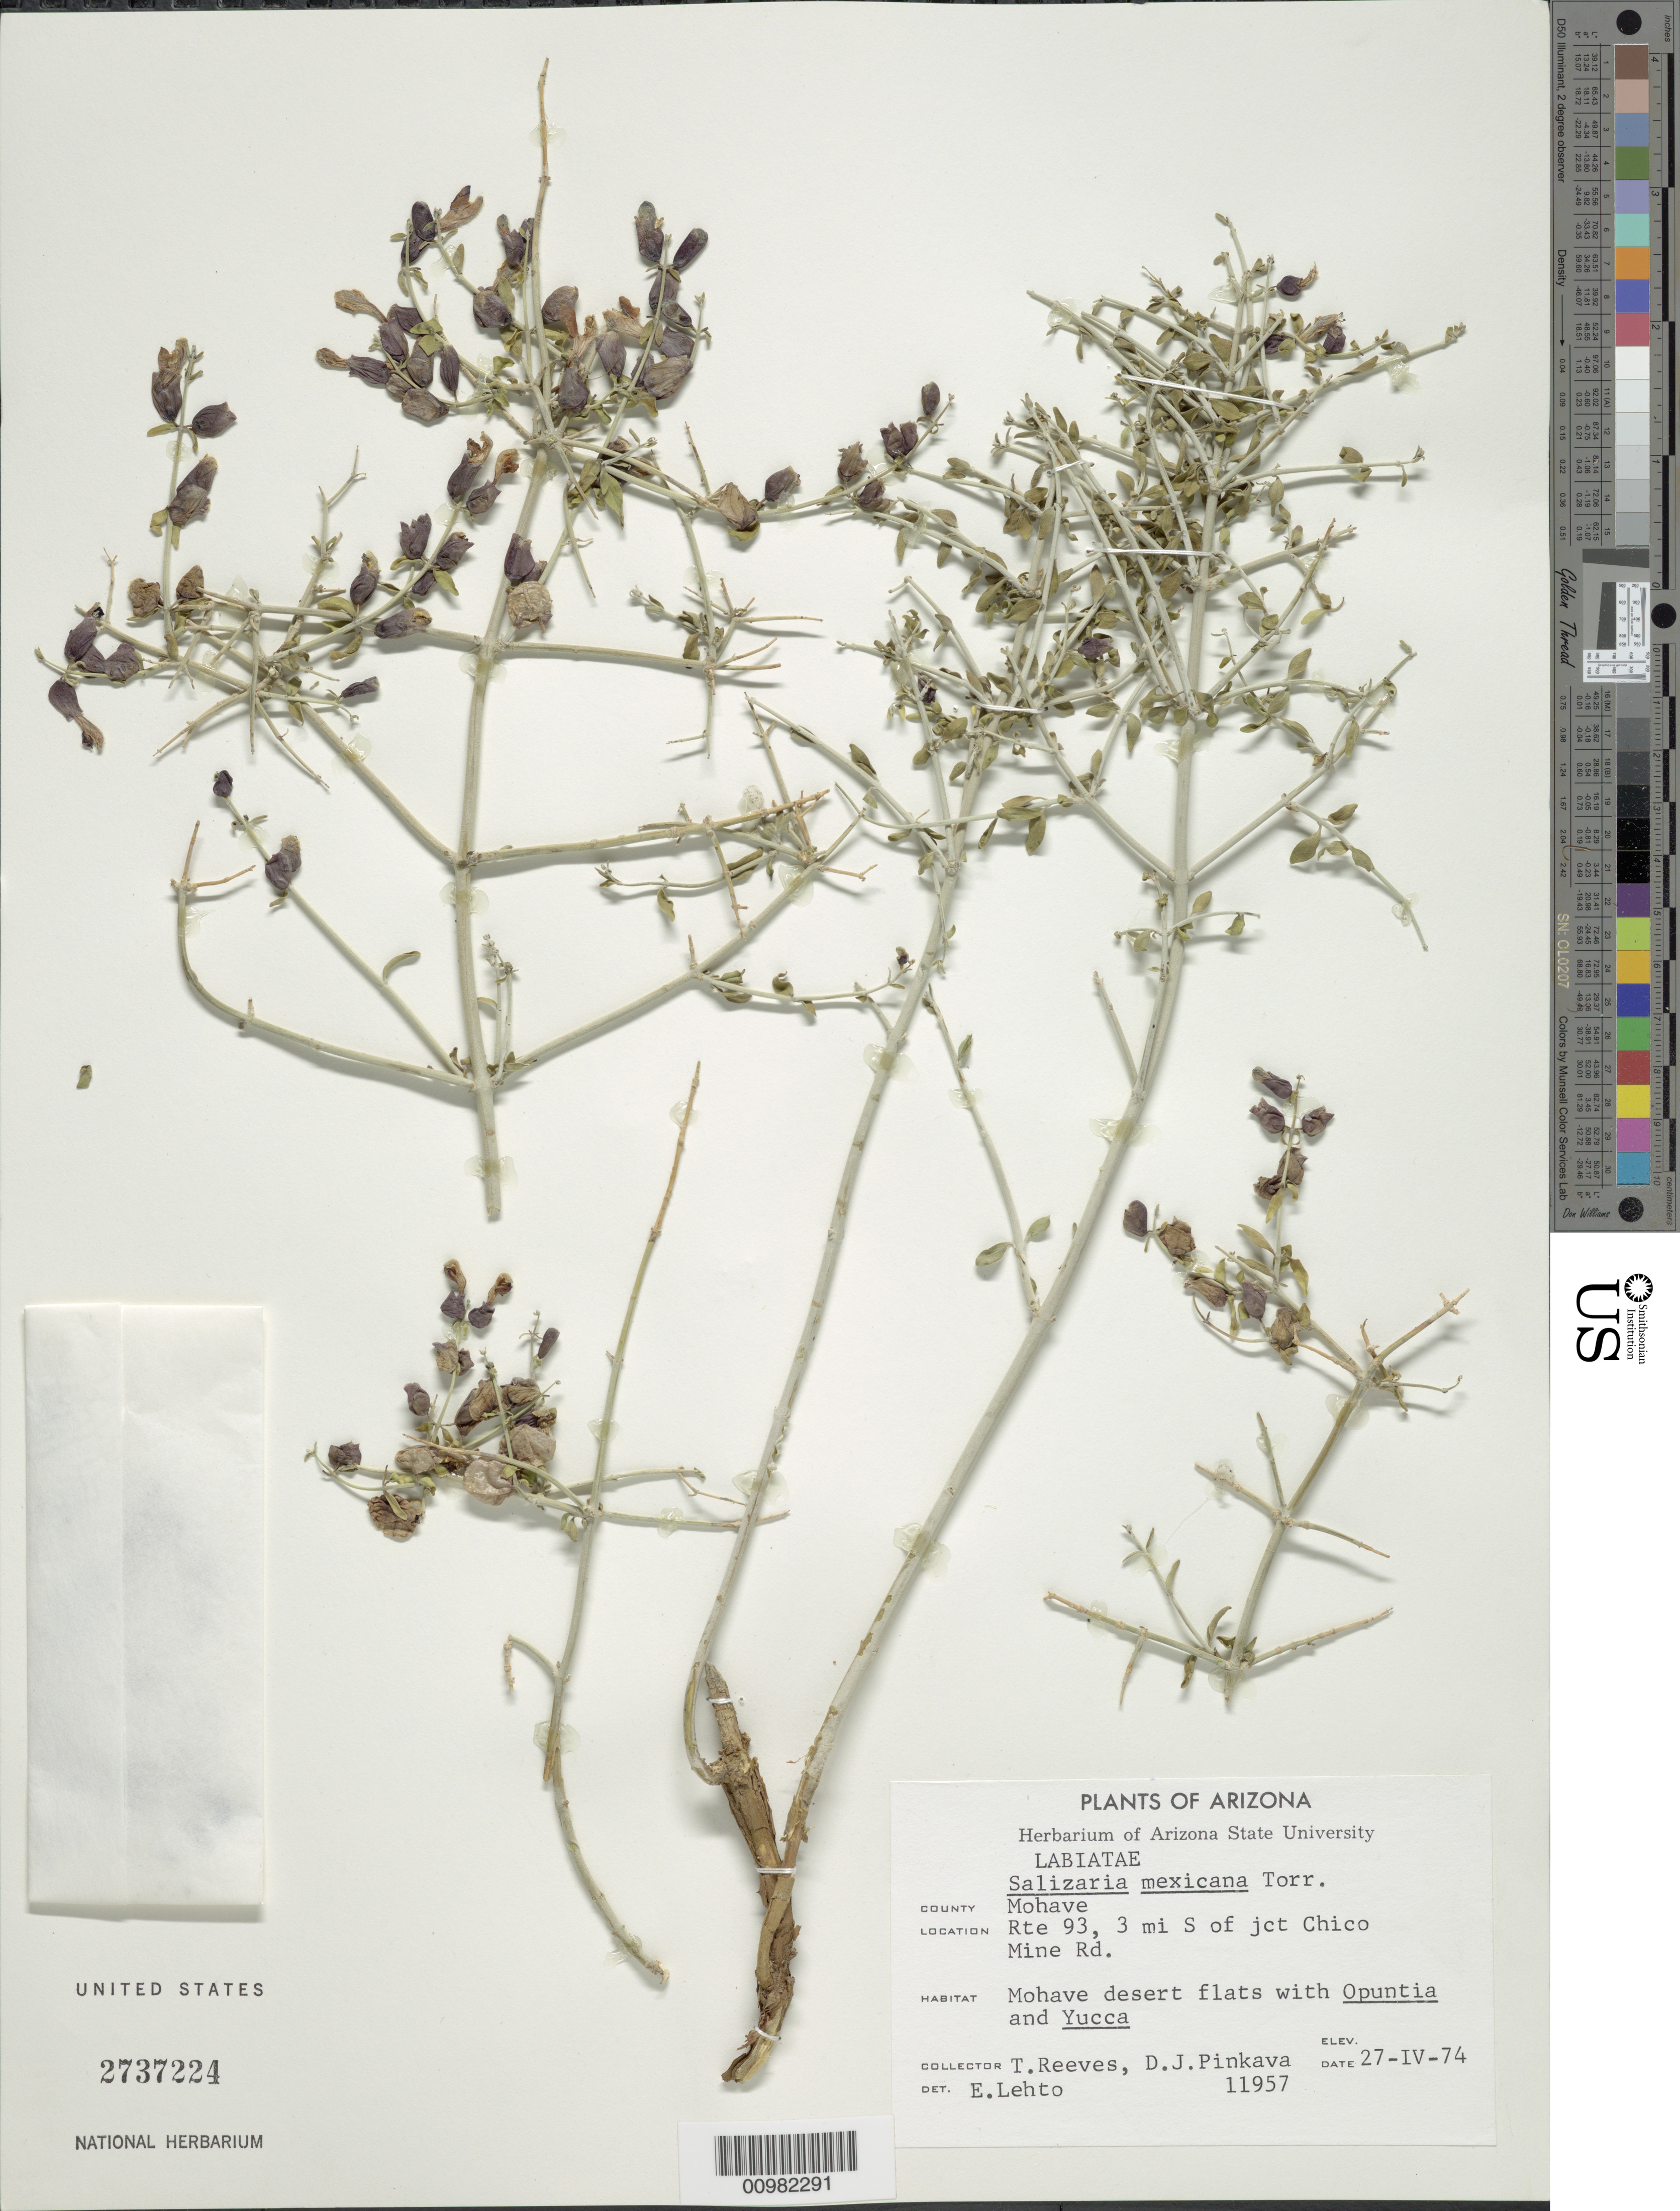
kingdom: Plantae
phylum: Tracheophyta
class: Magnoliopsida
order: Lamiales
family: Lamiaceae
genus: Salazaria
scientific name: Salazaria mexicana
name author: Torr.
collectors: D. Pinkava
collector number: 11957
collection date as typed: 27 Apr 1974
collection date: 1974-04-27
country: United States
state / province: Arizona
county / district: Mohave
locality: Rte 93; 3 mi. S of jct Chico Mine Rd.; Mohave desert flats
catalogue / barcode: US 2737224